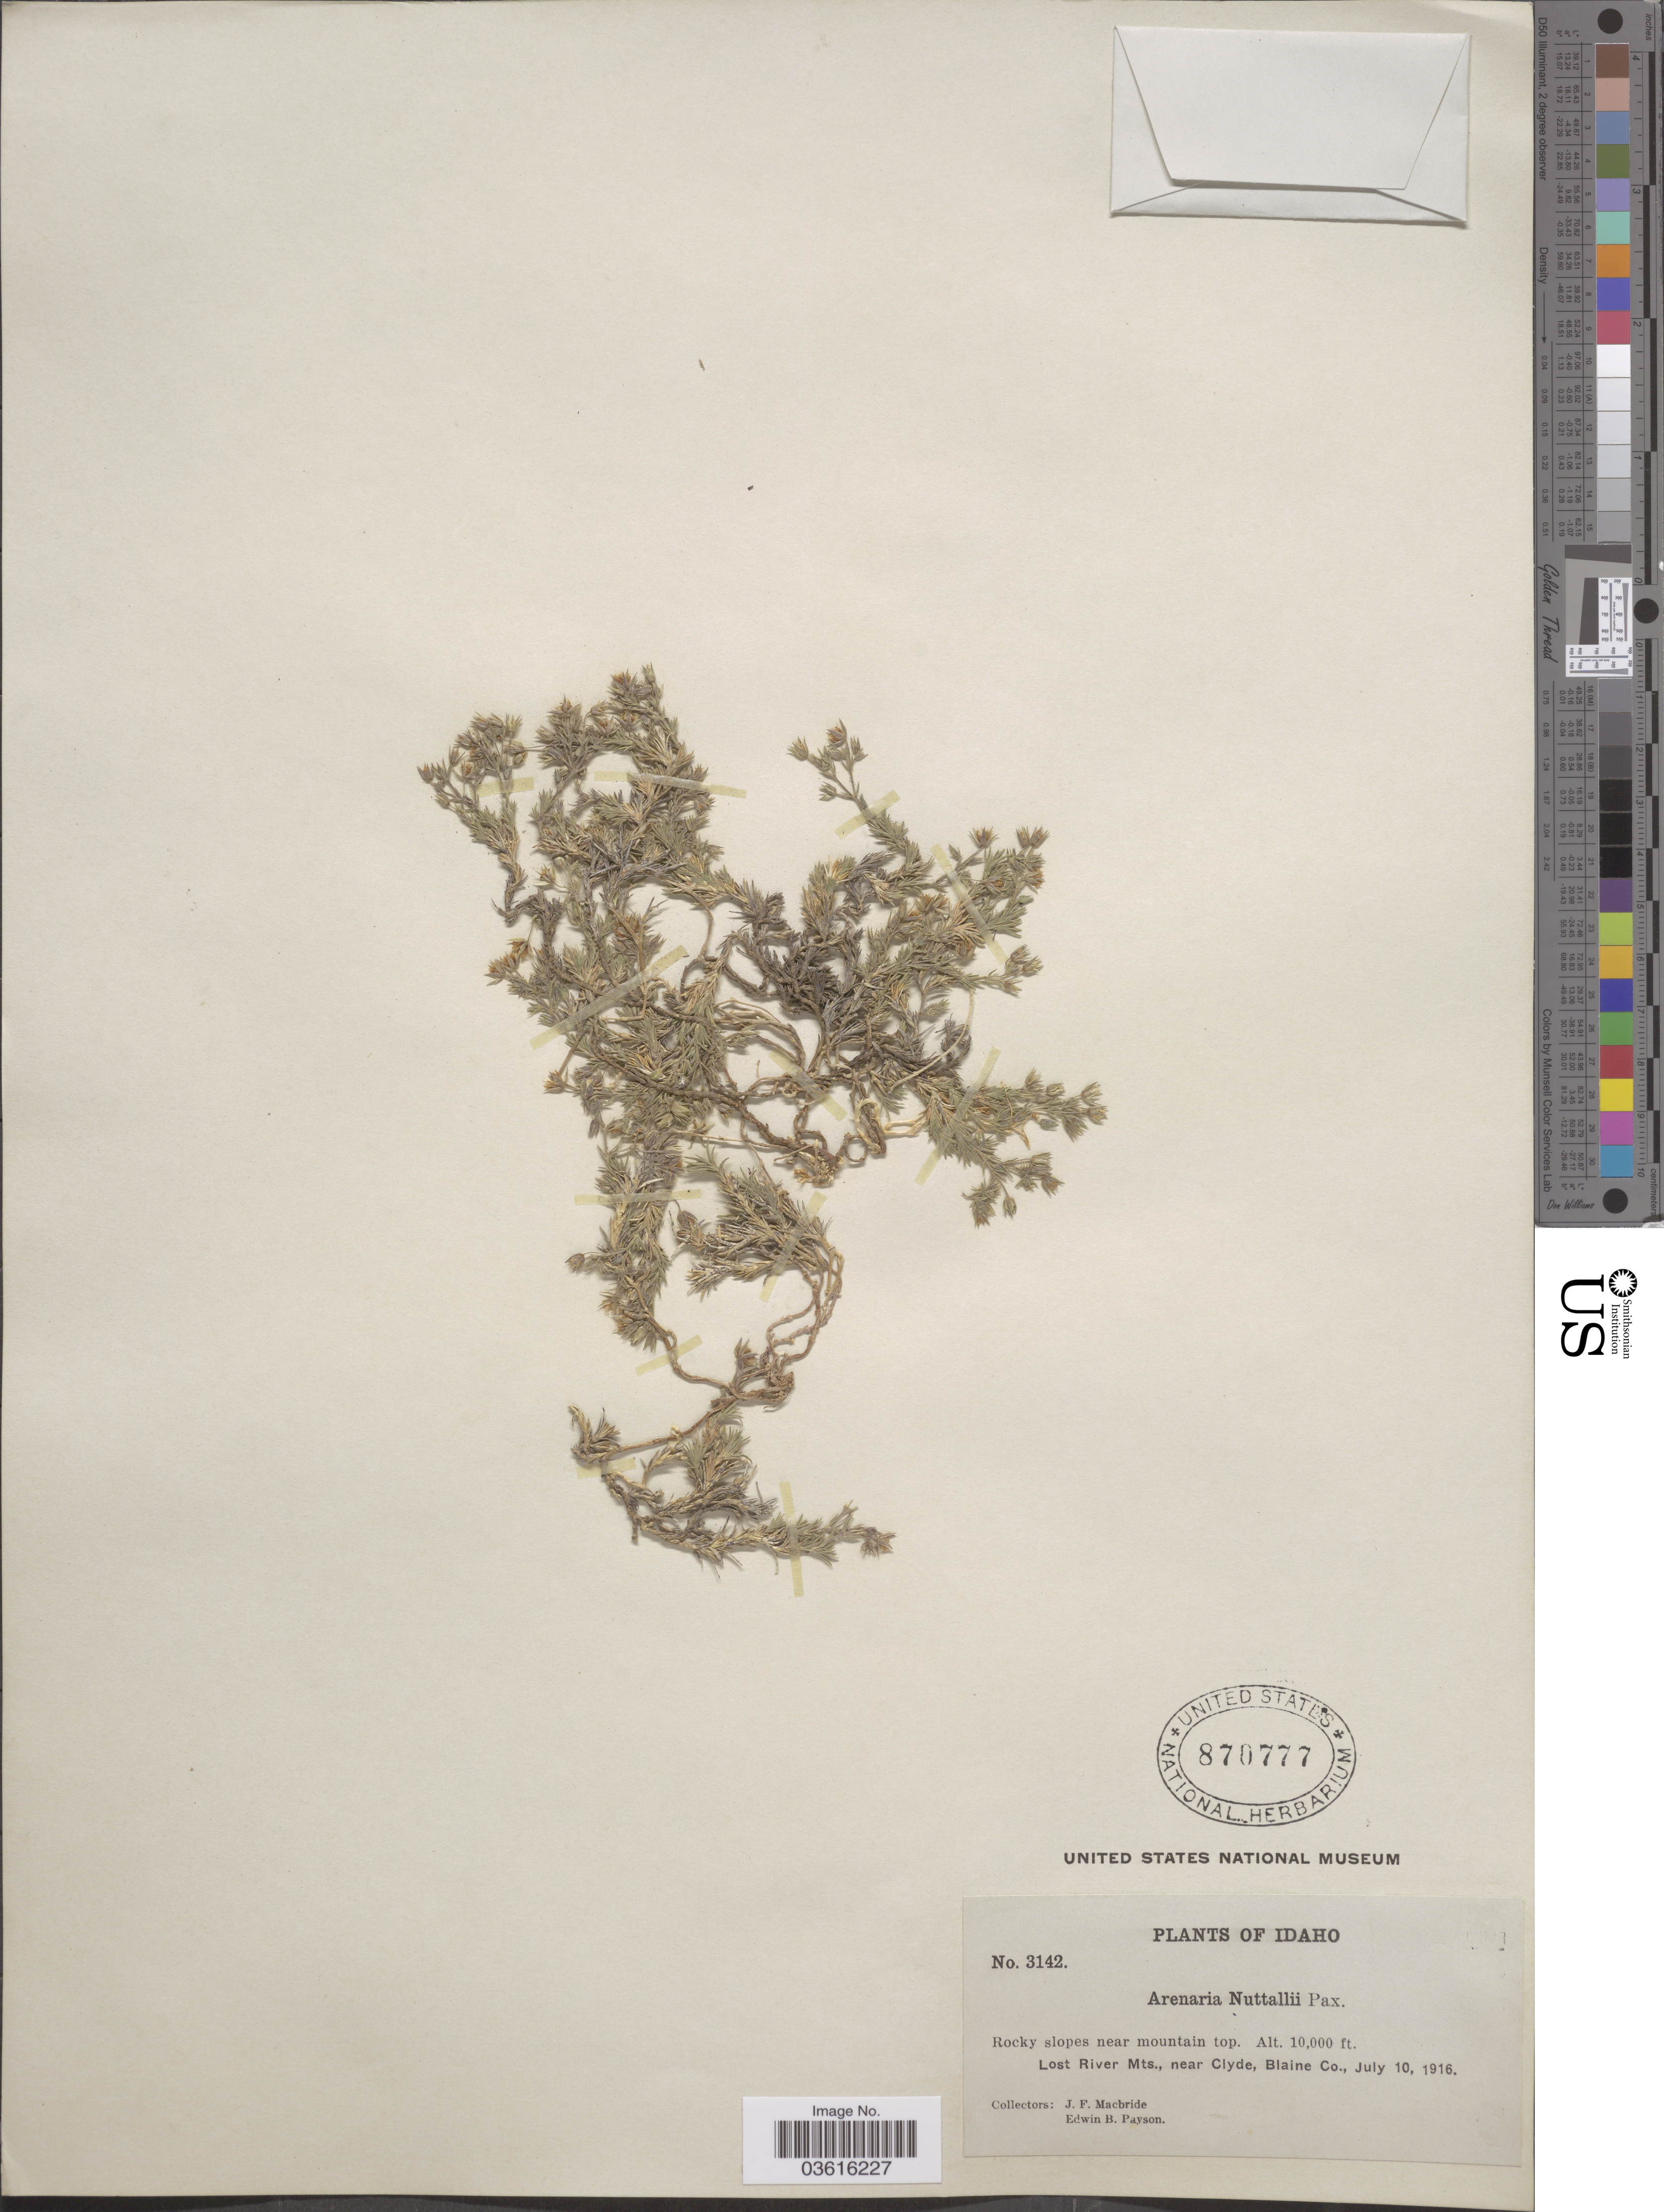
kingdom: Plantae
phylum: Tracheophyta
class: Magnoliopsida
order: Caryophyllales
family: Caryophyllaceae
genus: Minuartia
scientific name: Minuartia nuttallii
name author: (Pax) Briq.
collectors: J. F. Macbride & E. B. Payson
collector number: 3142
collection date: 1916-07-10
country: United States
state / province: Idaho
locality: Rocky slopes near mountain top. Lost River Mts., near Clyde, Blaine Co.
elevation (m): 3048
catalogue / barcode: US 870777